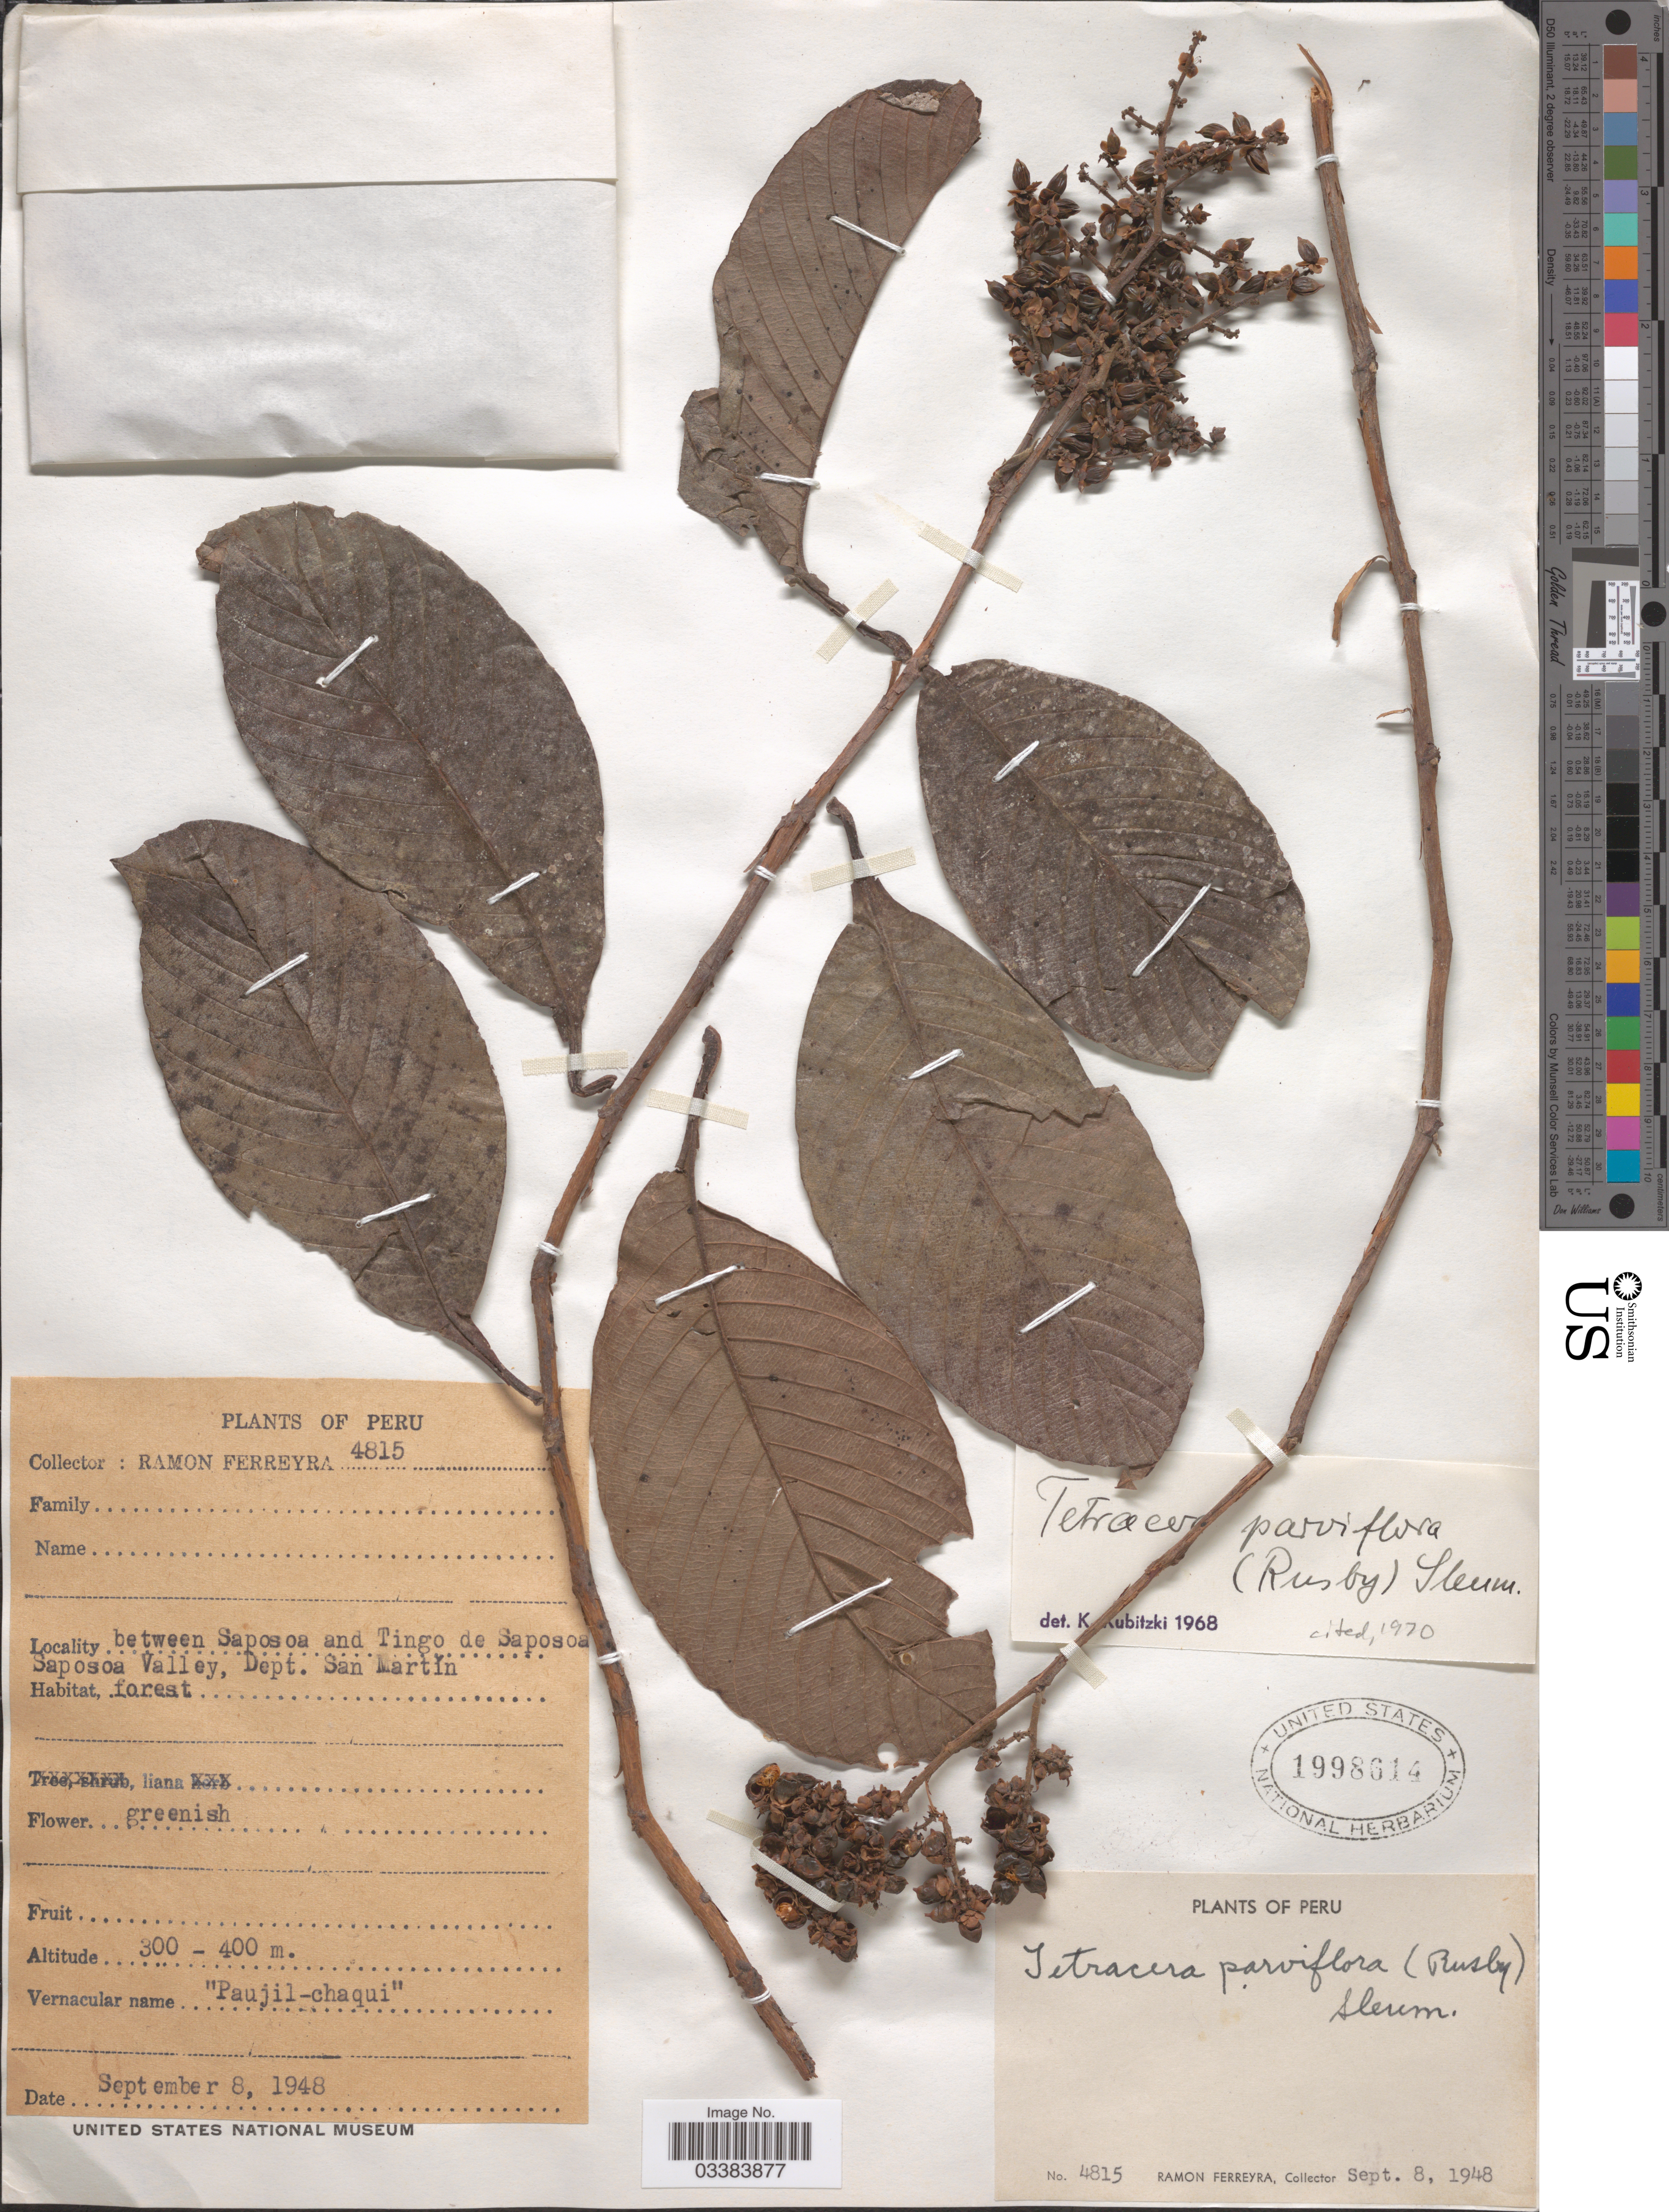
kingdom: Plantae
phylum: Tracheophyta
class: Magnoliopsida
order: Dilleniales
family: Dilleniaceae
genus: Tetracera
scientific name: Tetracera parviflora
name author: (Rusby) Sleumer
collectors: R. A. Ferreyra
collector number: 4815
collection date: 1948-09-08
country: Peru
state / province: San Martín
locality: Between Saposoa and Tingo de Saposoa. Saposoa Valley, Dept. San Martín.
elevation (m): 300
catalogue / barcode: US 1998614